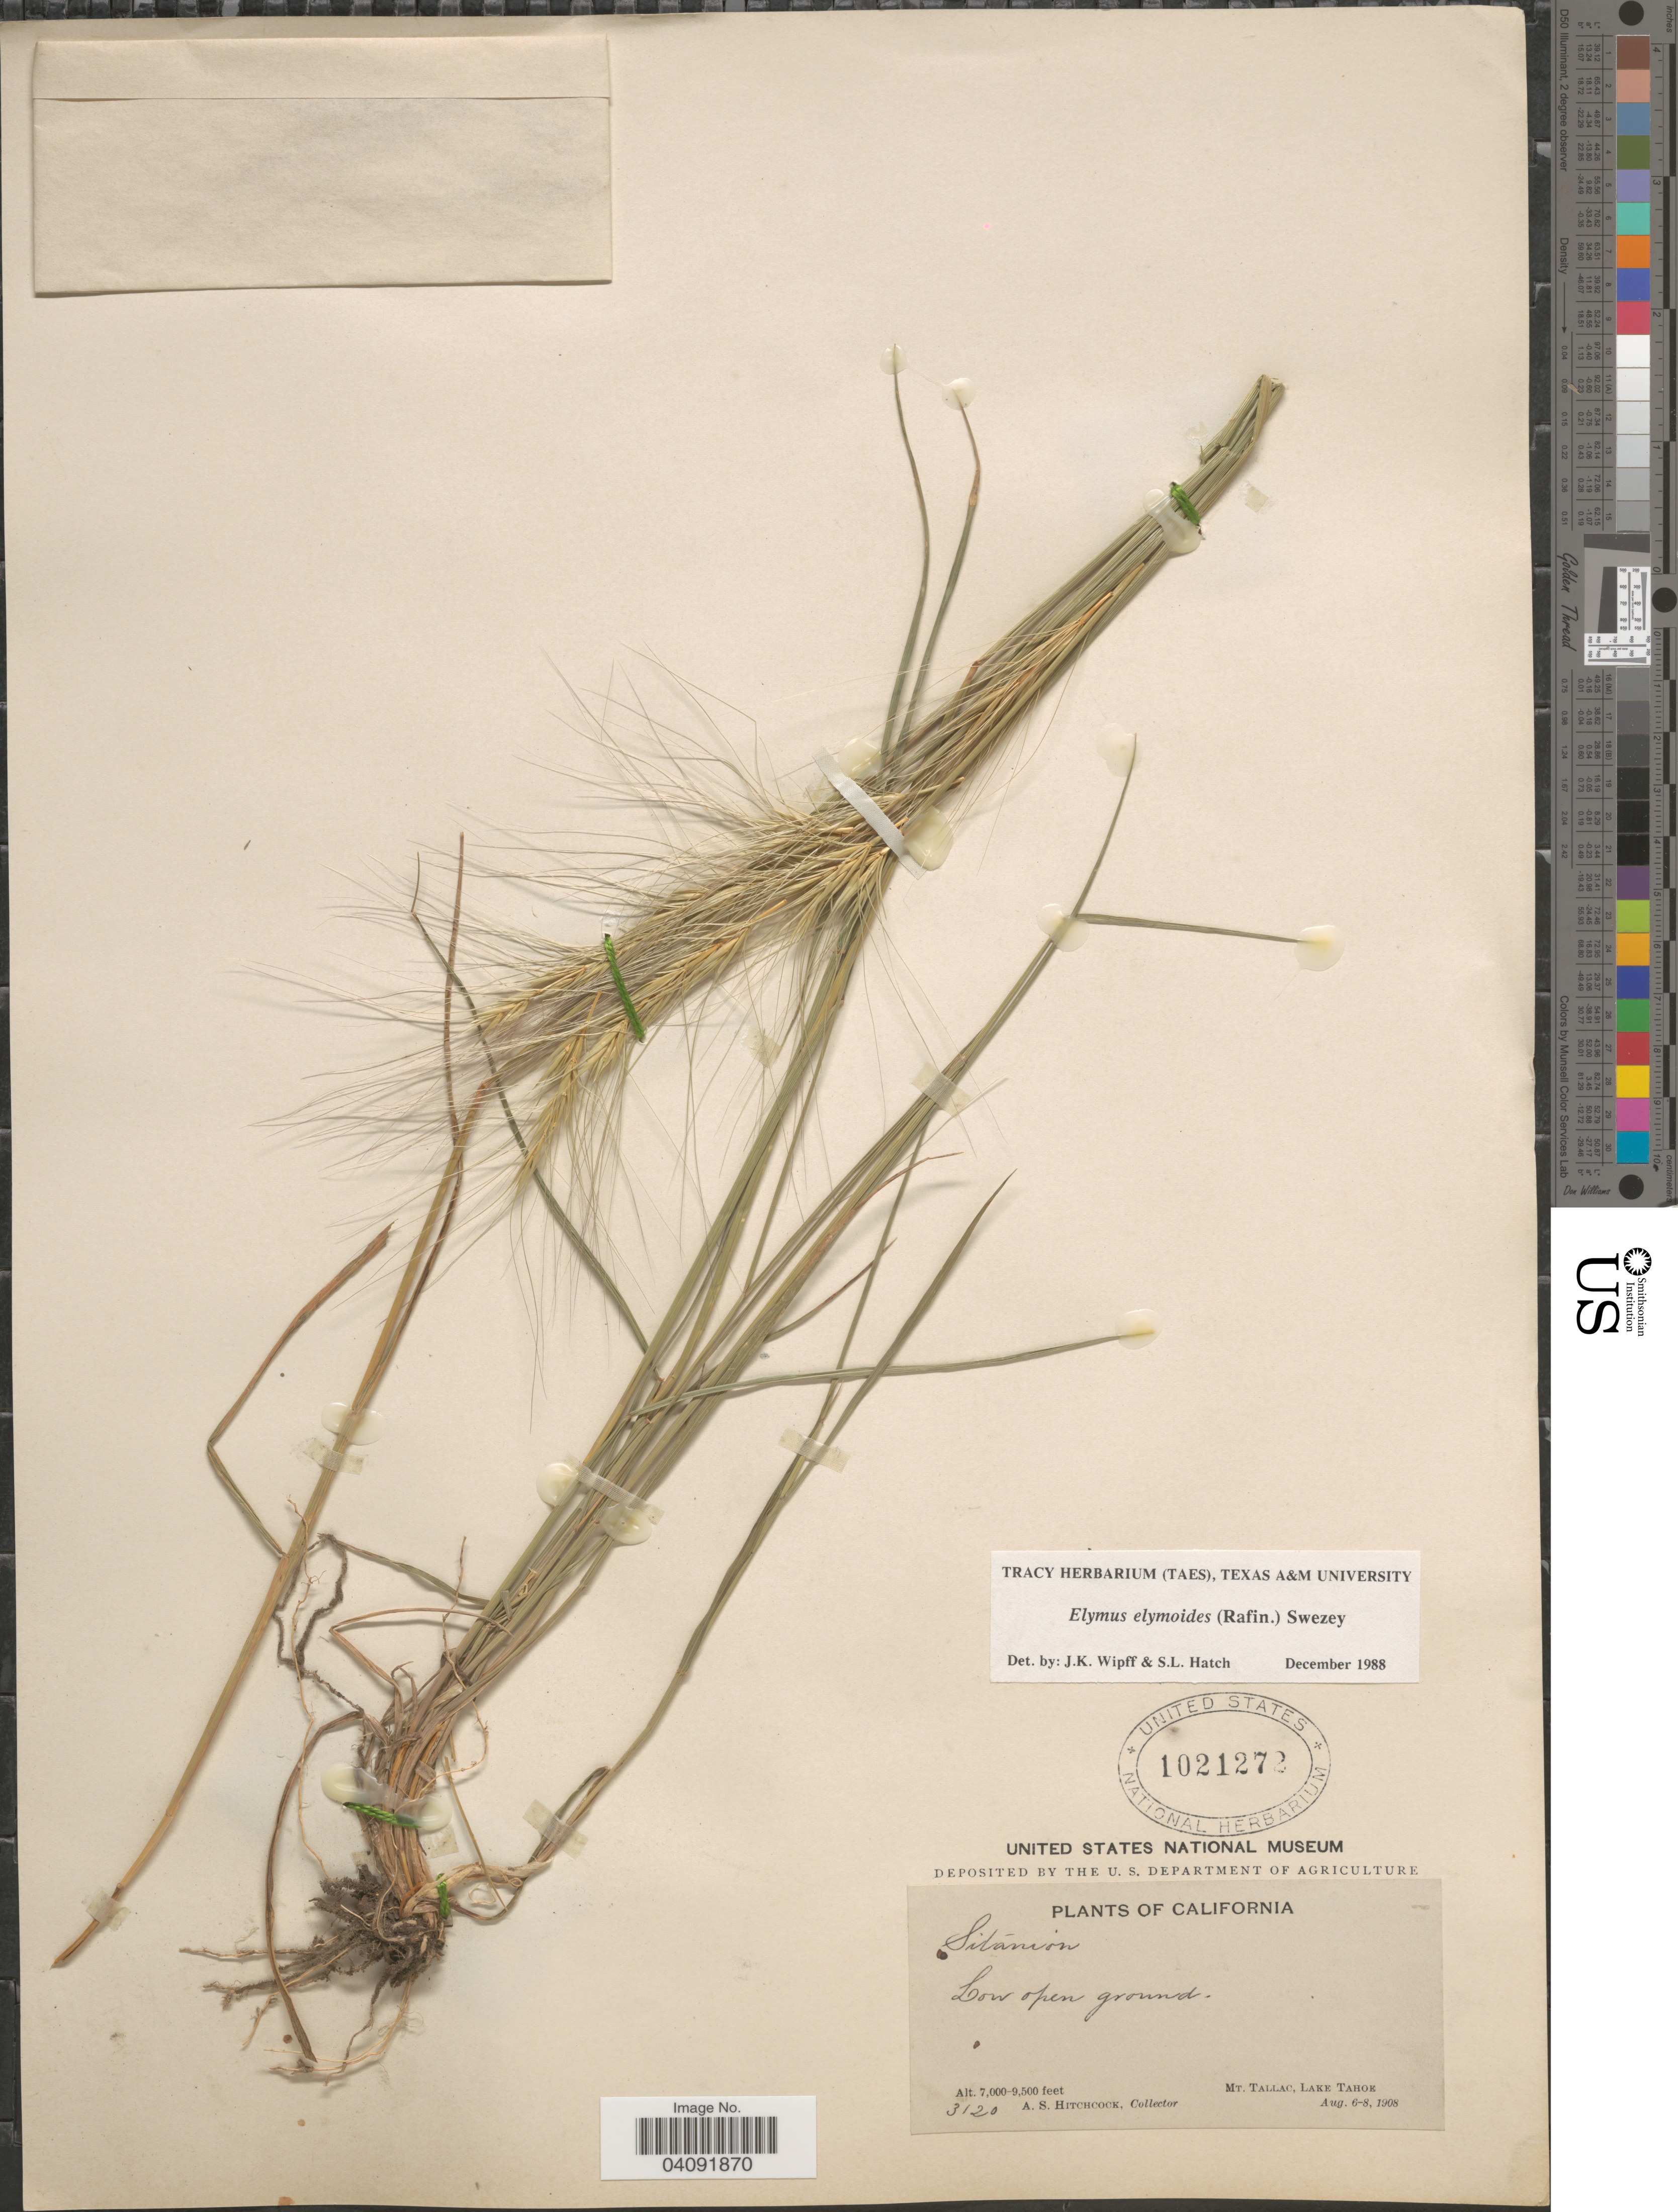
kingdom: Plantae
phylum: Tracheophyta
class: Liliopsida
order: Poales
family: Poaceae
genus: Elymus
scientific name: Elymus elymoides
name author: (Raf.) Swezey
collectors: A. S. Hitchcock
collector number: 3120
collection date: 1908-08-06/1908-08-08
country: United States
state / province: California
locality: Low open grounds. Mt. Tallac, Lake Tahoe.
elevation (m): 2134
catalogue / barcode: US 1021272